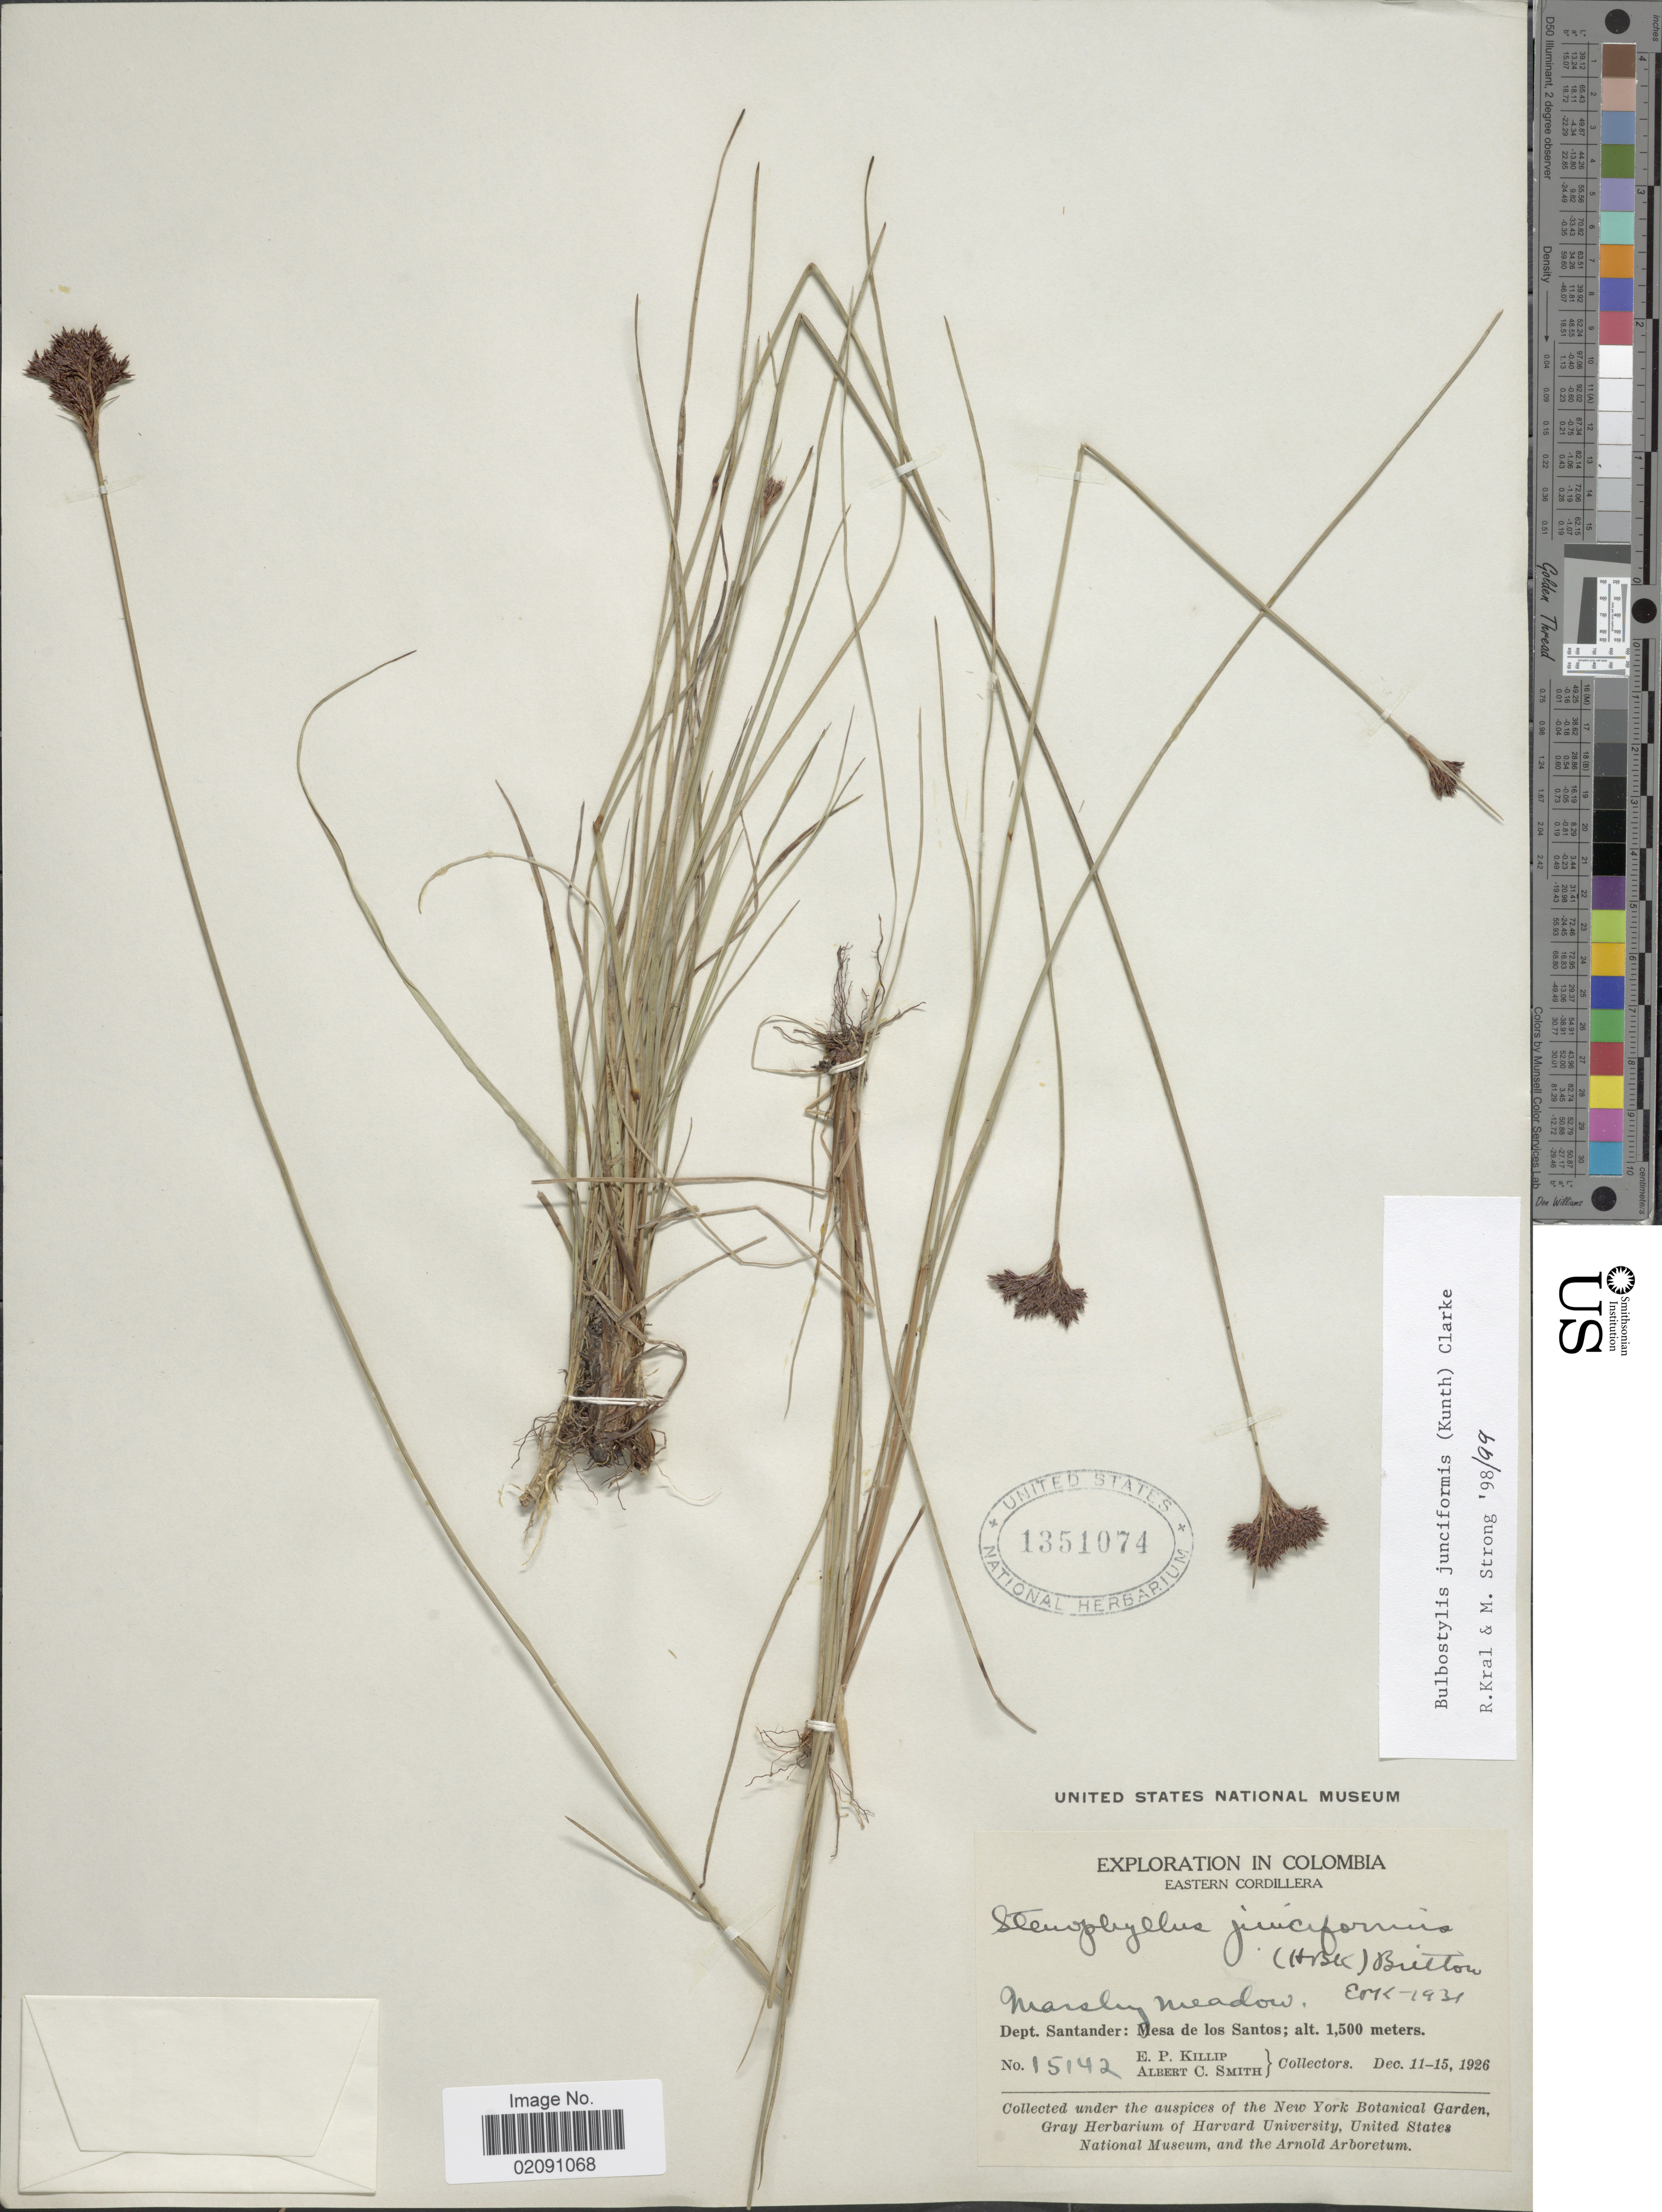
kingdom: Plantae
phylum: Tracheophyta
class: Liliopsida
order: Poales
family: Cyperaceae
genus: Bulbostylis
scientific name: Bulbostylis junciformis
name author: (Kunth) C.B. Clarke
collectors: E. P. Killip & A. C. Smith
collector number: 15142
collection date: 1926-12-11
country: Colombia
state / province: Santander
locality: Eastern Cordillera, Mesa de los Santos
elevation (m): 1500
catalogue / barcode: US 1351074